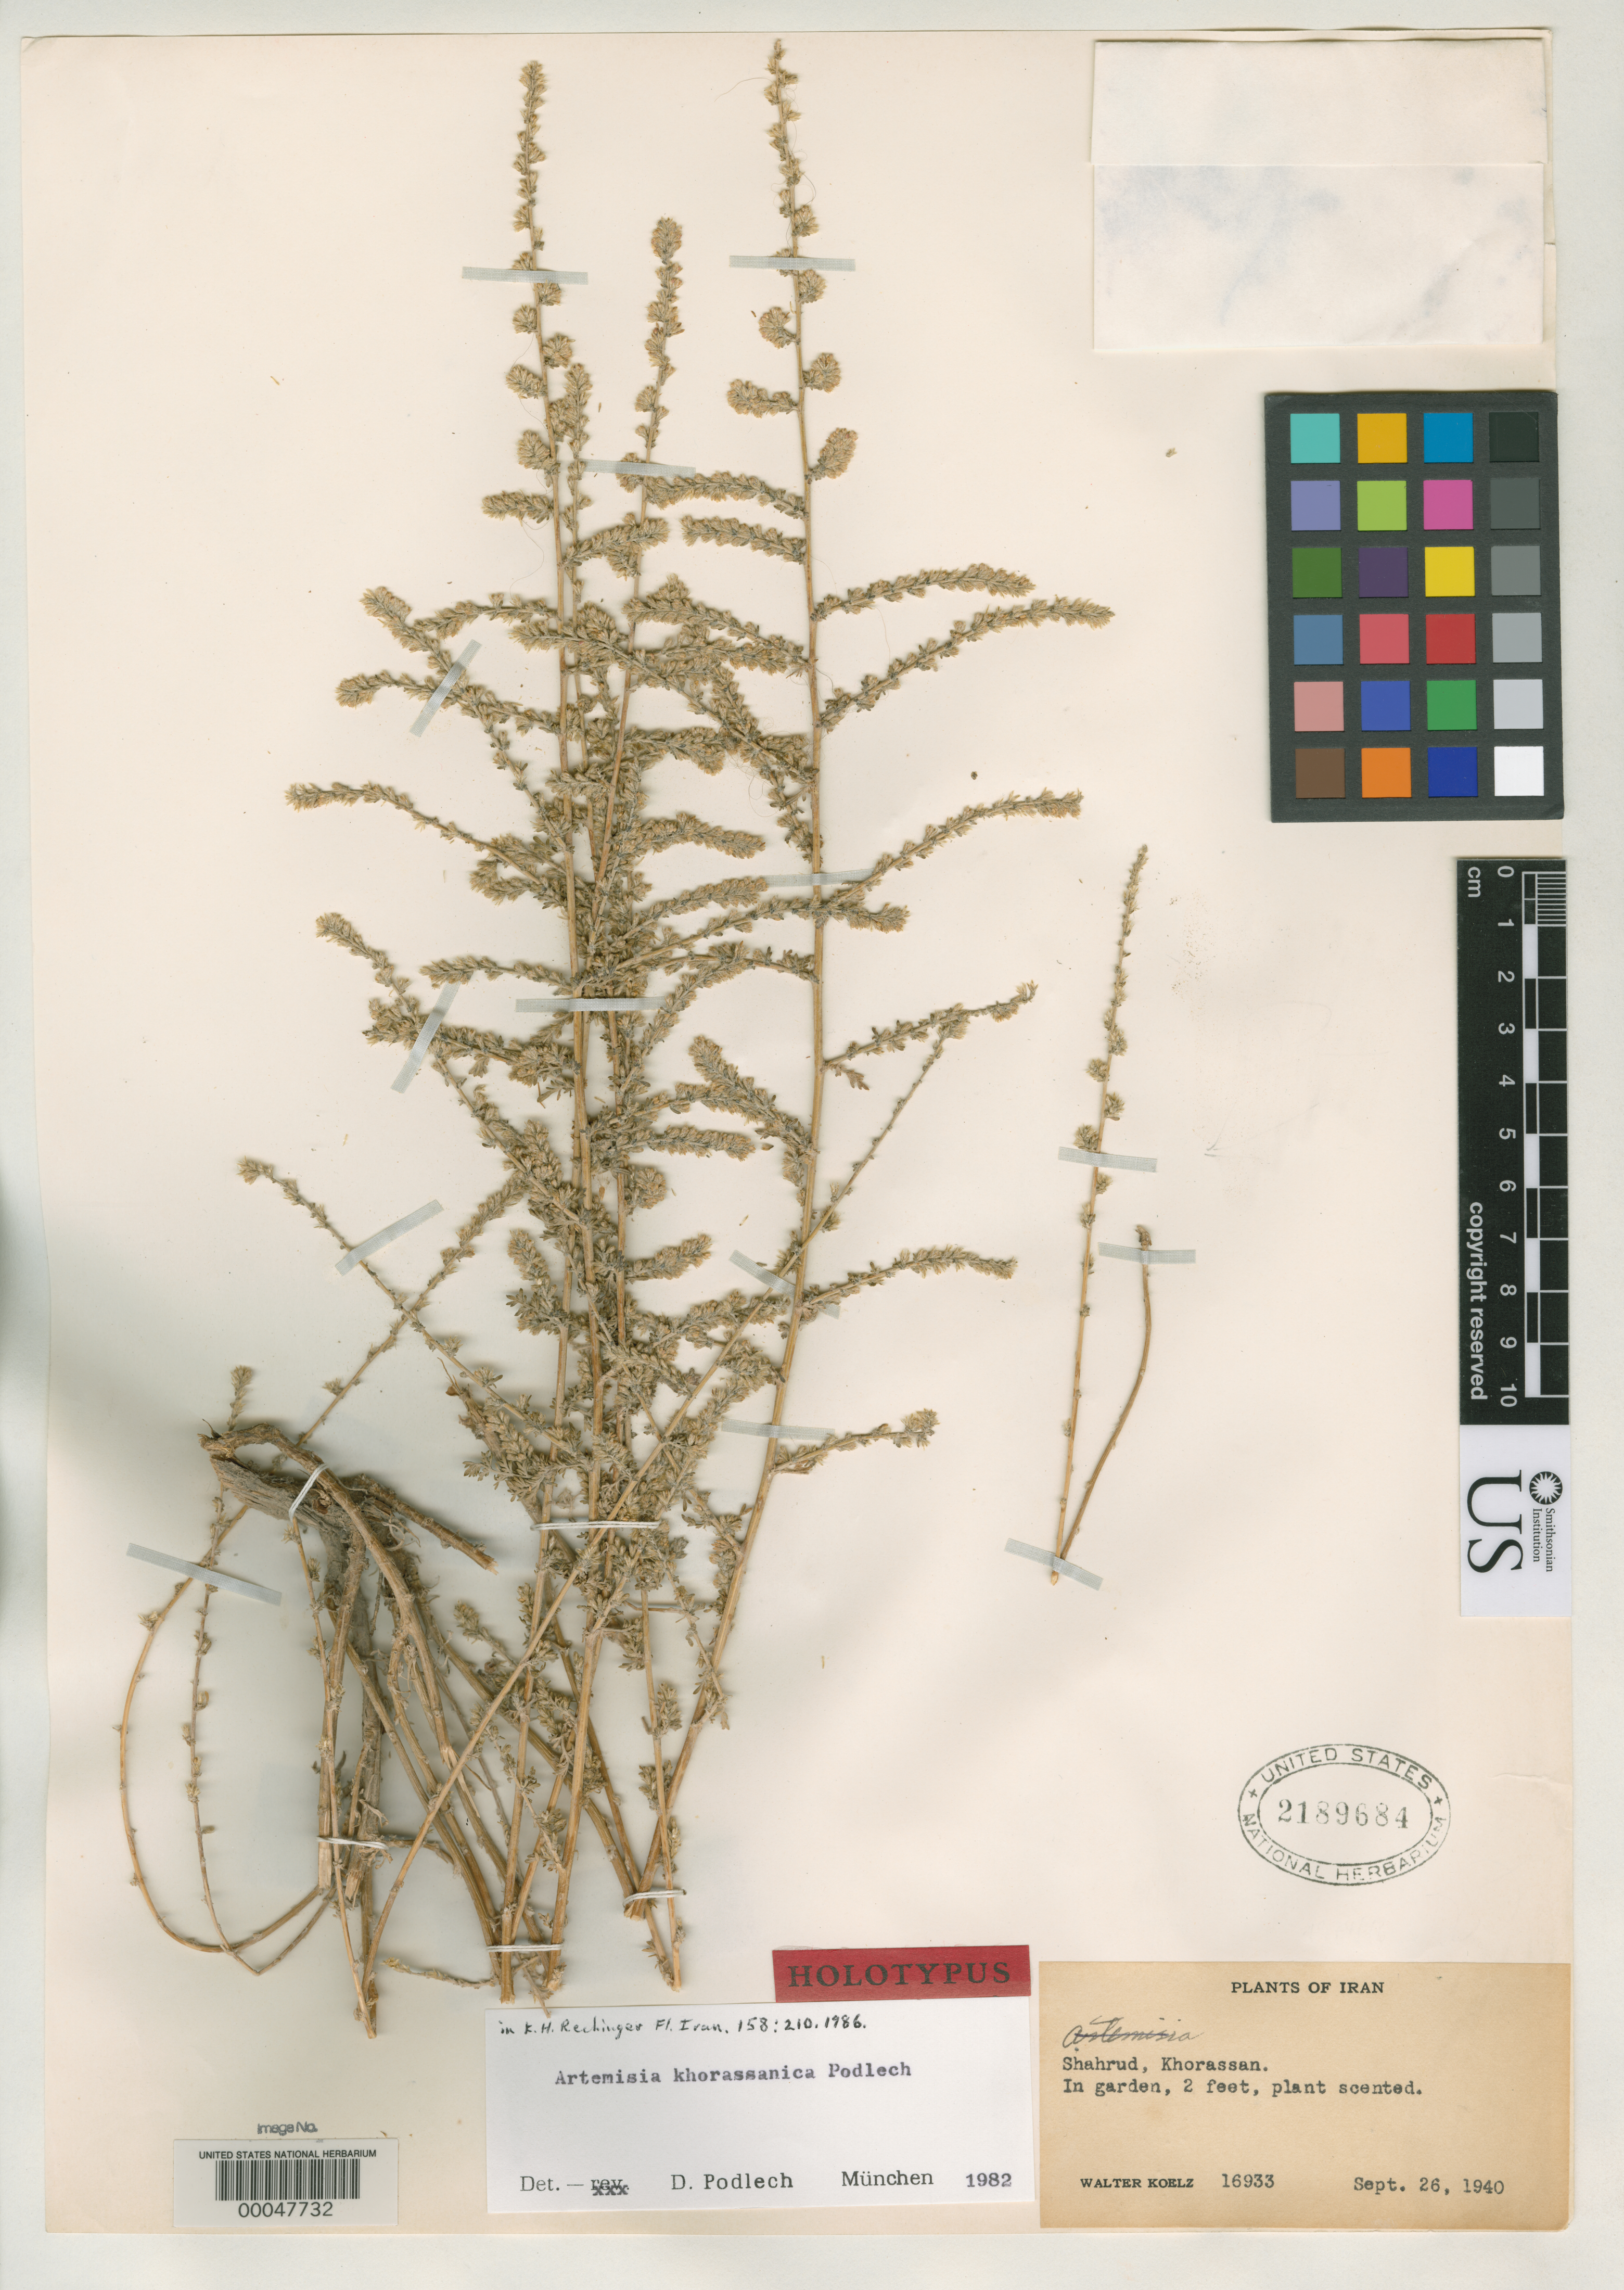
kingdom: Plantae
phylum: Tracheophyta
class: Magnoliopsida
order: Asterales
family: Asteraceae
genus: Artemisia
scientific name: Artemisia khorassanica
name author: Podlech in Rech. f.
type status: Holotype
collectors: W. N. Koelz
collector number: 16933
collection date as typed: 26 Sep 1940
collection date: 1940-09-26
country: Iran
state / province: Khorasan [obsolete]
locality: Shahrud.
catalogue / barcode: US 2189684